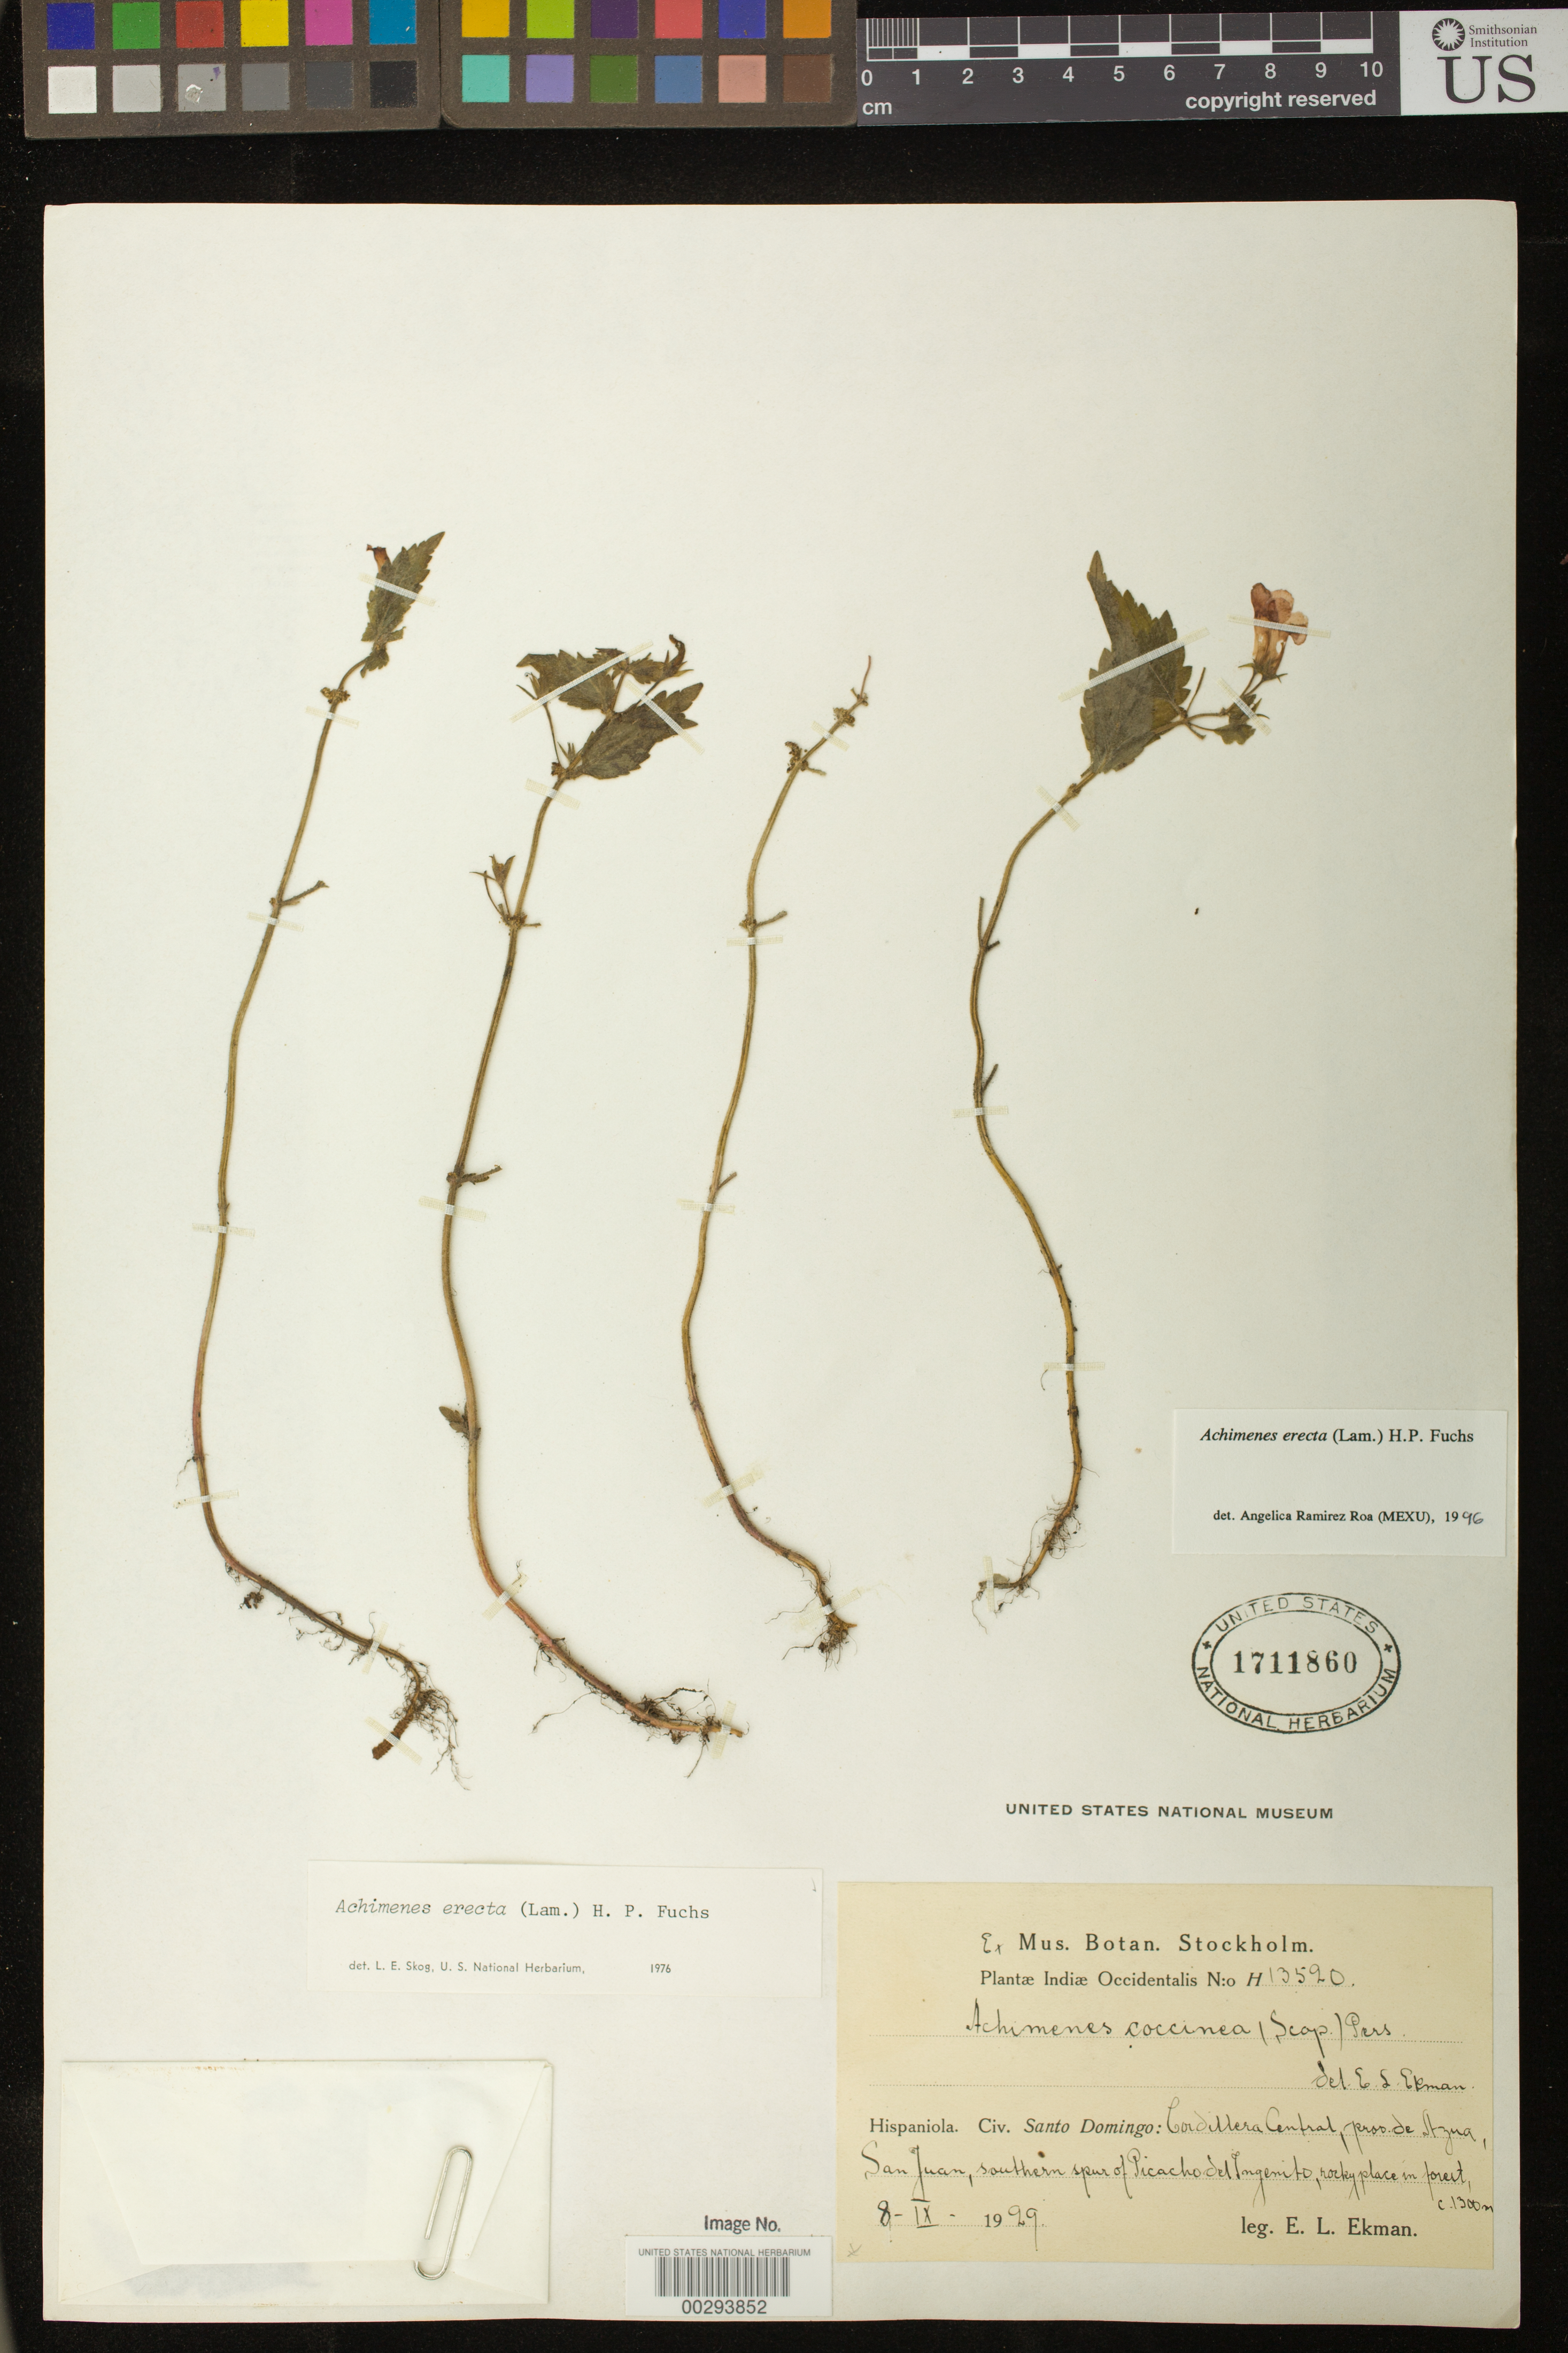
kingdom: Plantae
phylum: Tracheophyta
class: Magnoliopsida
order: Lamiales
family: Gesneriaceae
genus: Achimenes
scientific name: Achimenes erecta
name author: (Lam.) H.P. Fuchs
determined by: Skog, Laurence E.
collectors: E. L. Ekman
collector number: H 13520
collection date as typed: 08 Sep 1929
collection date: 1929-09-08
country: Dominican Republic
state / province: Azua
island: Hispaniola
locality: Cordillera Central, San Juan, southern spur of Picacho del Ingenito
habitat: Rocky place in forest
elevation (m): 1300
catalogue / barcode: US 1711860